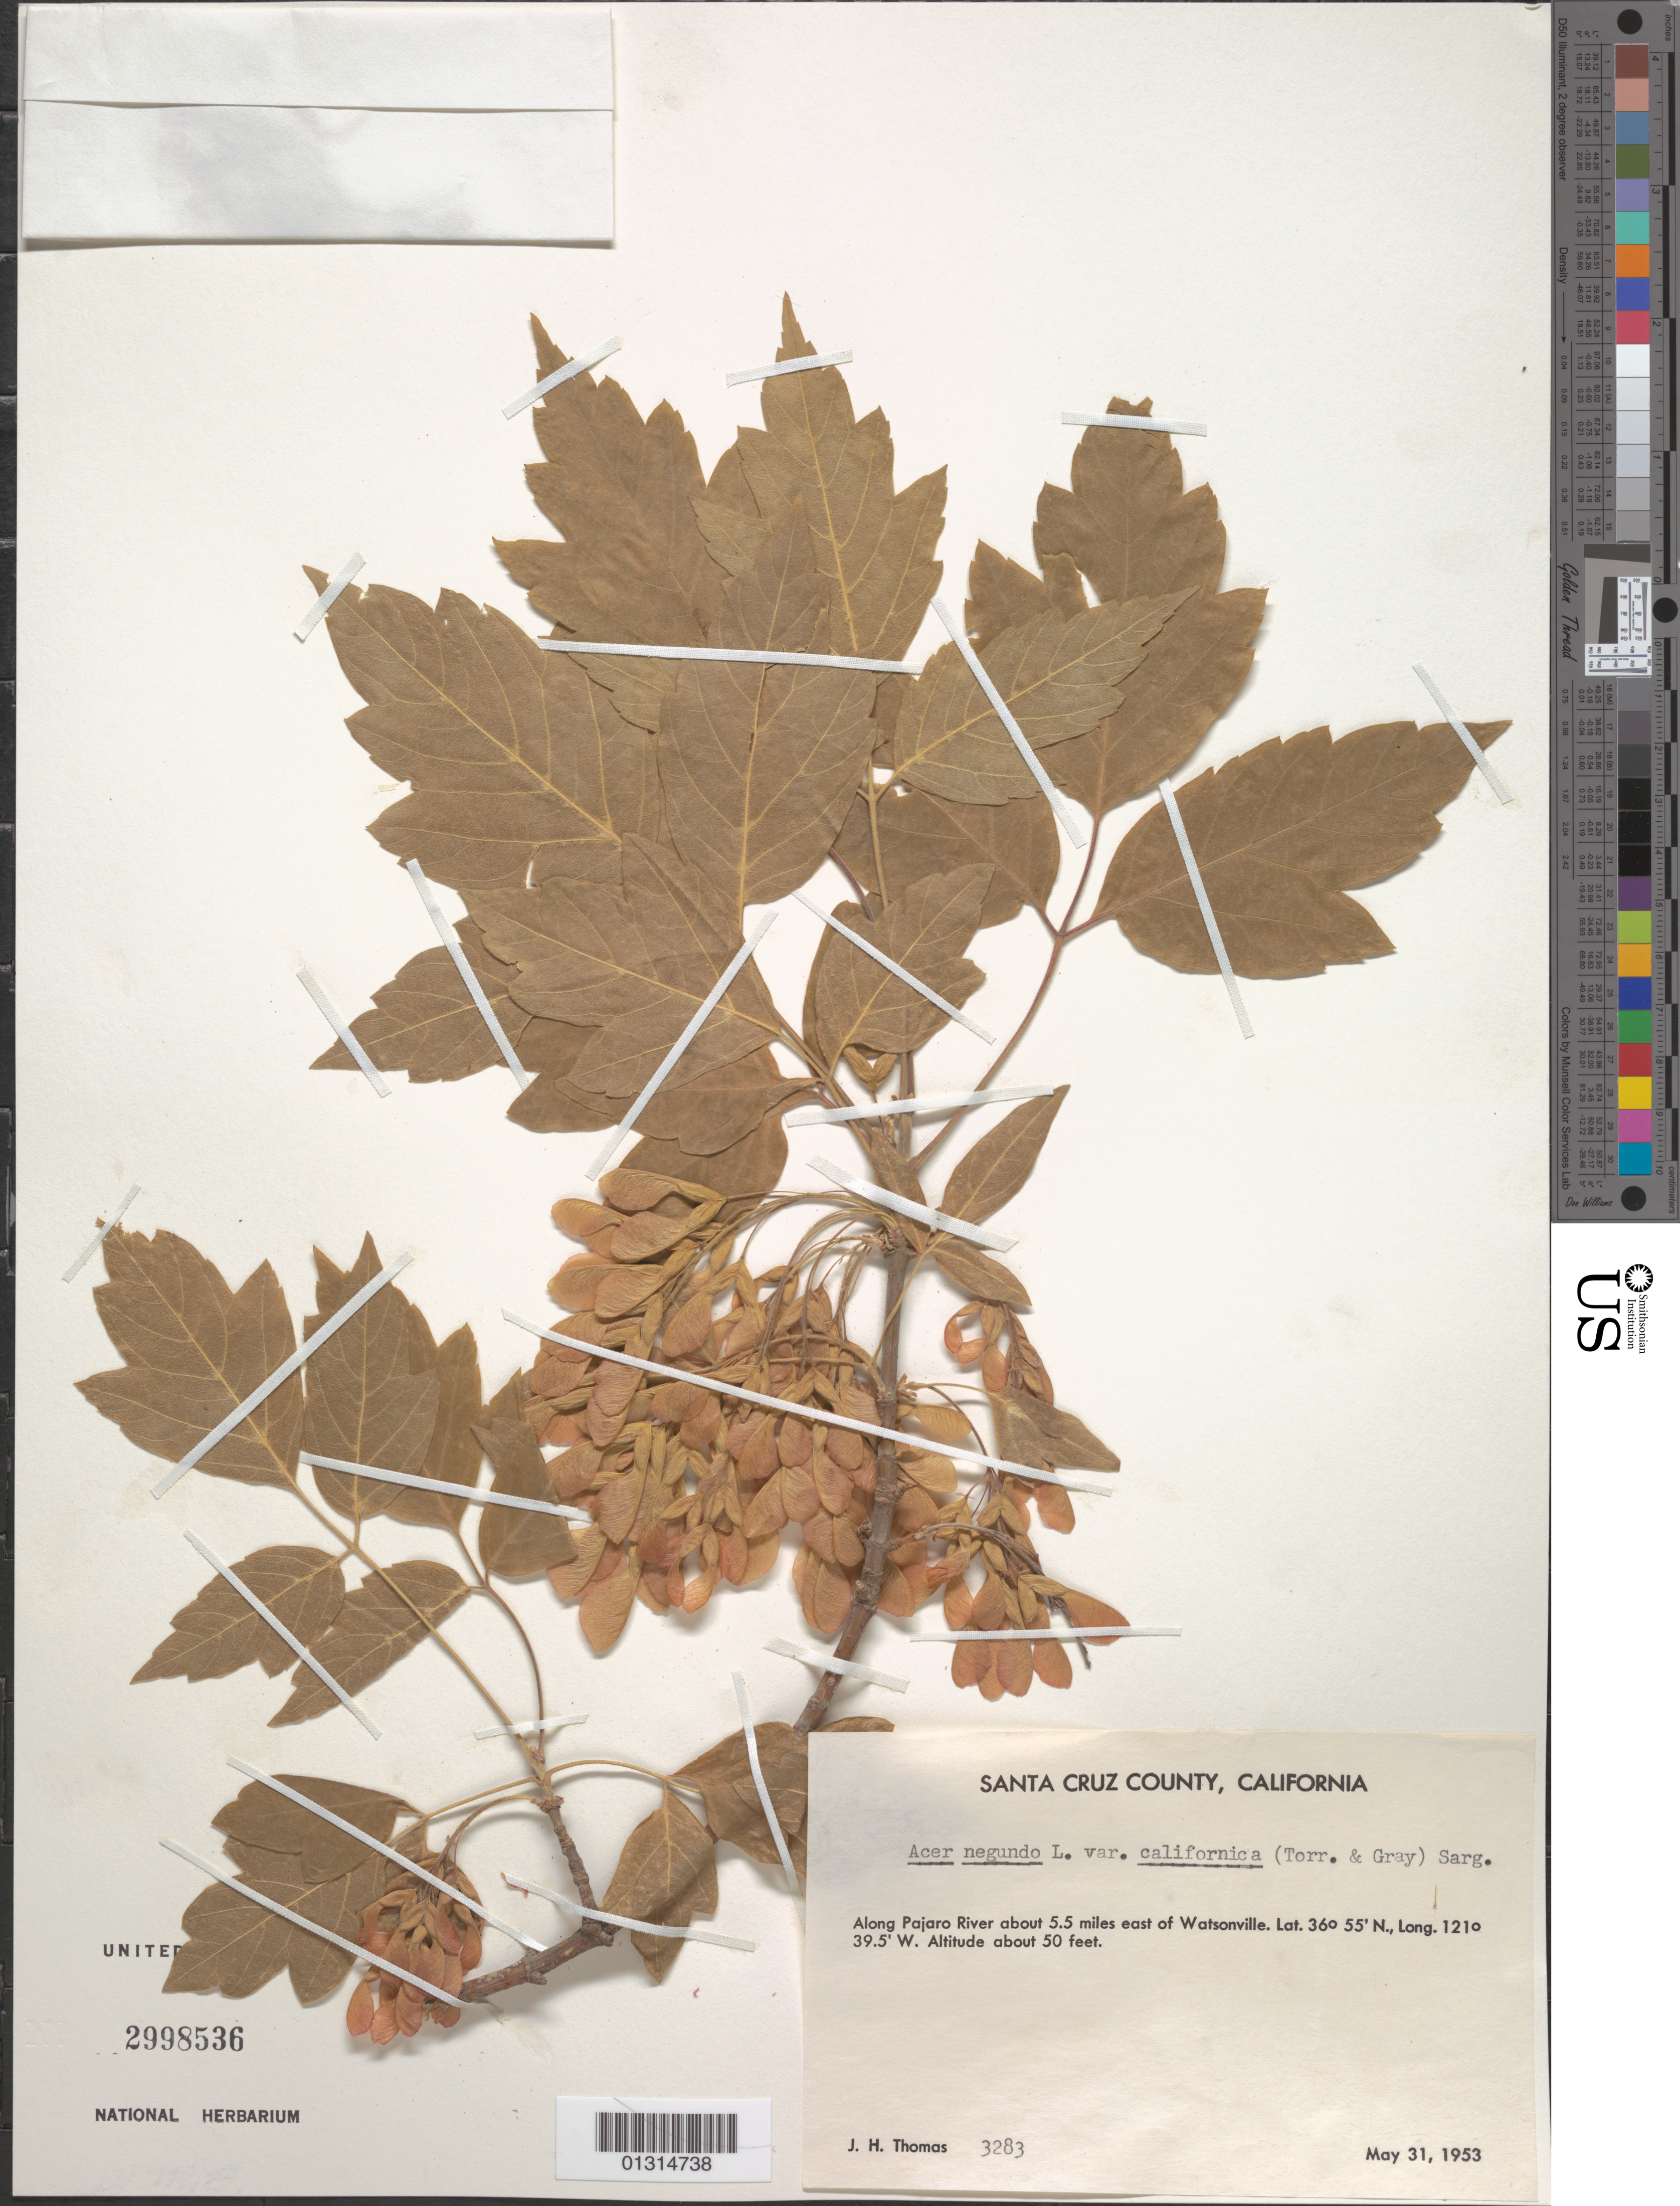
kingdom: Plantae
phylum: Tracheophyta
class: Magnoliopsida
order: Sapindales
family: Sapindaceae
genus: Acer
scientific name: Acer negundo subsp. californicum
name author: (Torr. & A. Gray) Wesm.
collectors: J. H. Thomas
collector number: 3283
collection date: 1953-05-31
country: United States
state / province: California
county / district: Santa Cruz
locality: Santa Cruz County, along Pajaro River about 5.5 miles E of Watsonville.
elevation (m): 15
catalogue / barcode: US 2998536